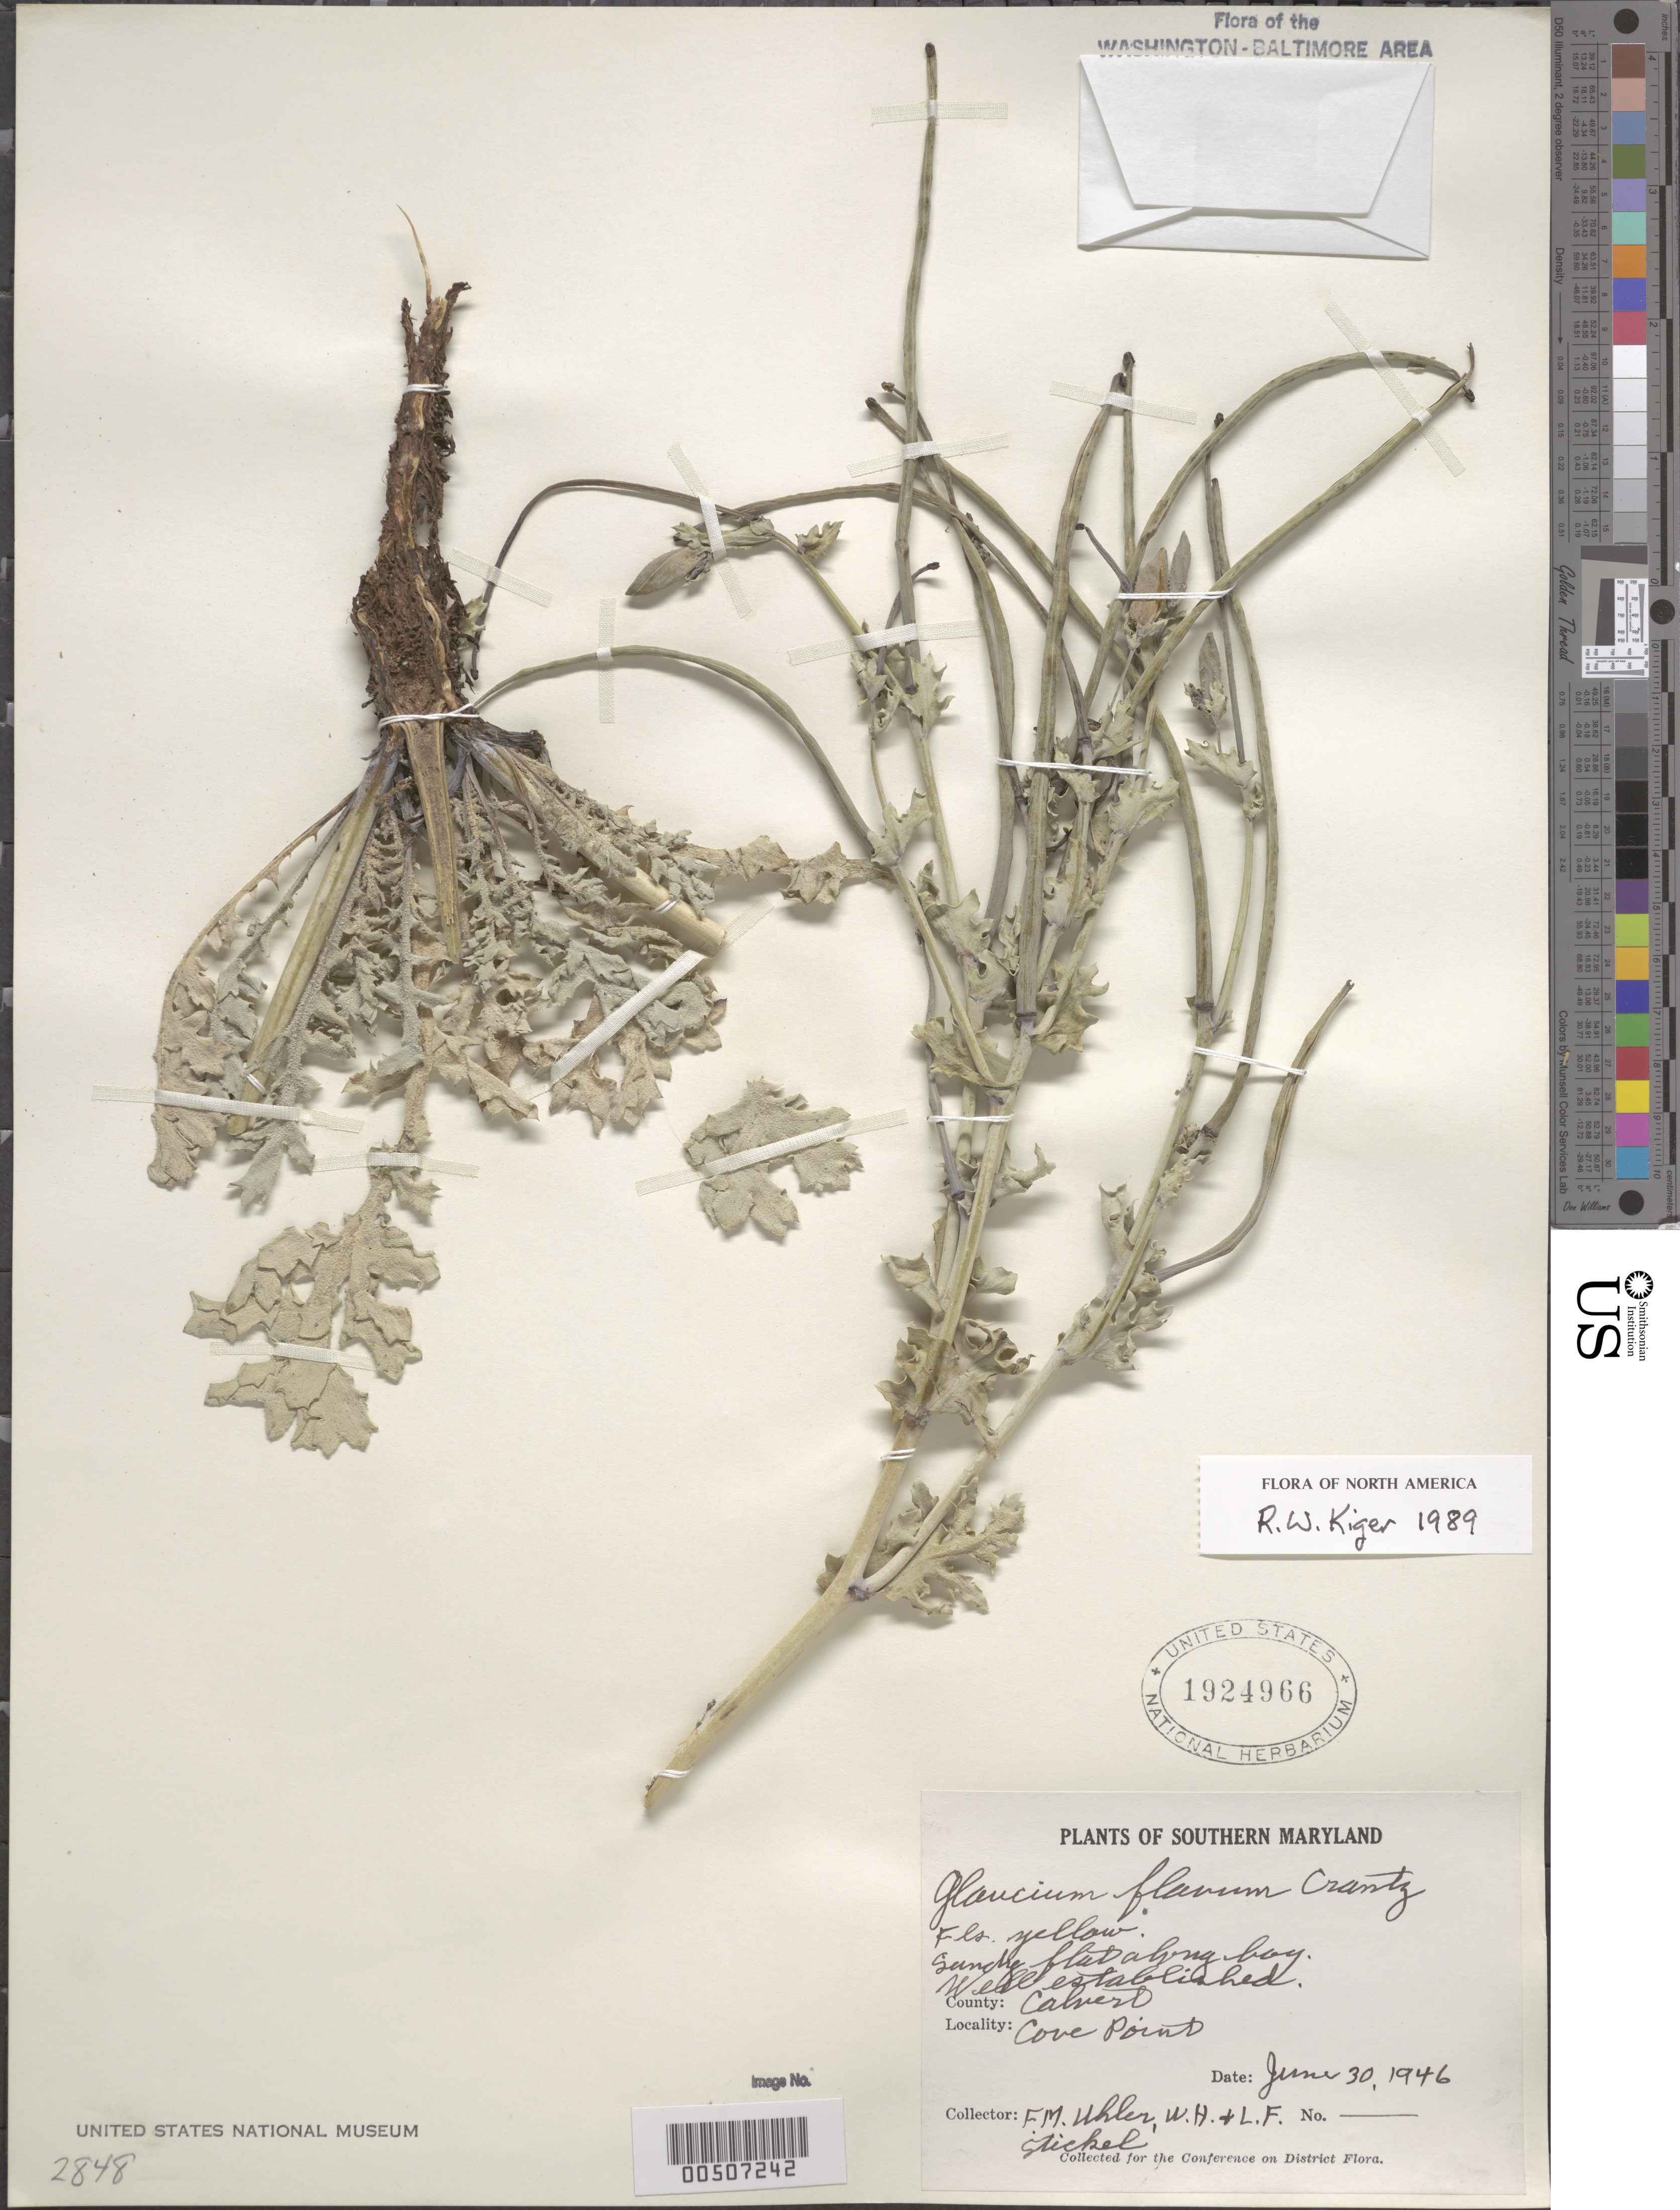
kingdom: Plantae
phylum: Tracheophyta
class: Magnoliopsida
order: Ranunculales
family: Papaveraceae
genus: Glaucium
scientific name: Glaucium flavum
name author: Crantz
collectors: F. M. Uhler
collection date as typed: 30 Jun 1946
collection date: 1946-06-30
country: United States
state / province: Maryland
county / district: Calvert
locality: Cove Point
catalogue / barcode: US 1924966